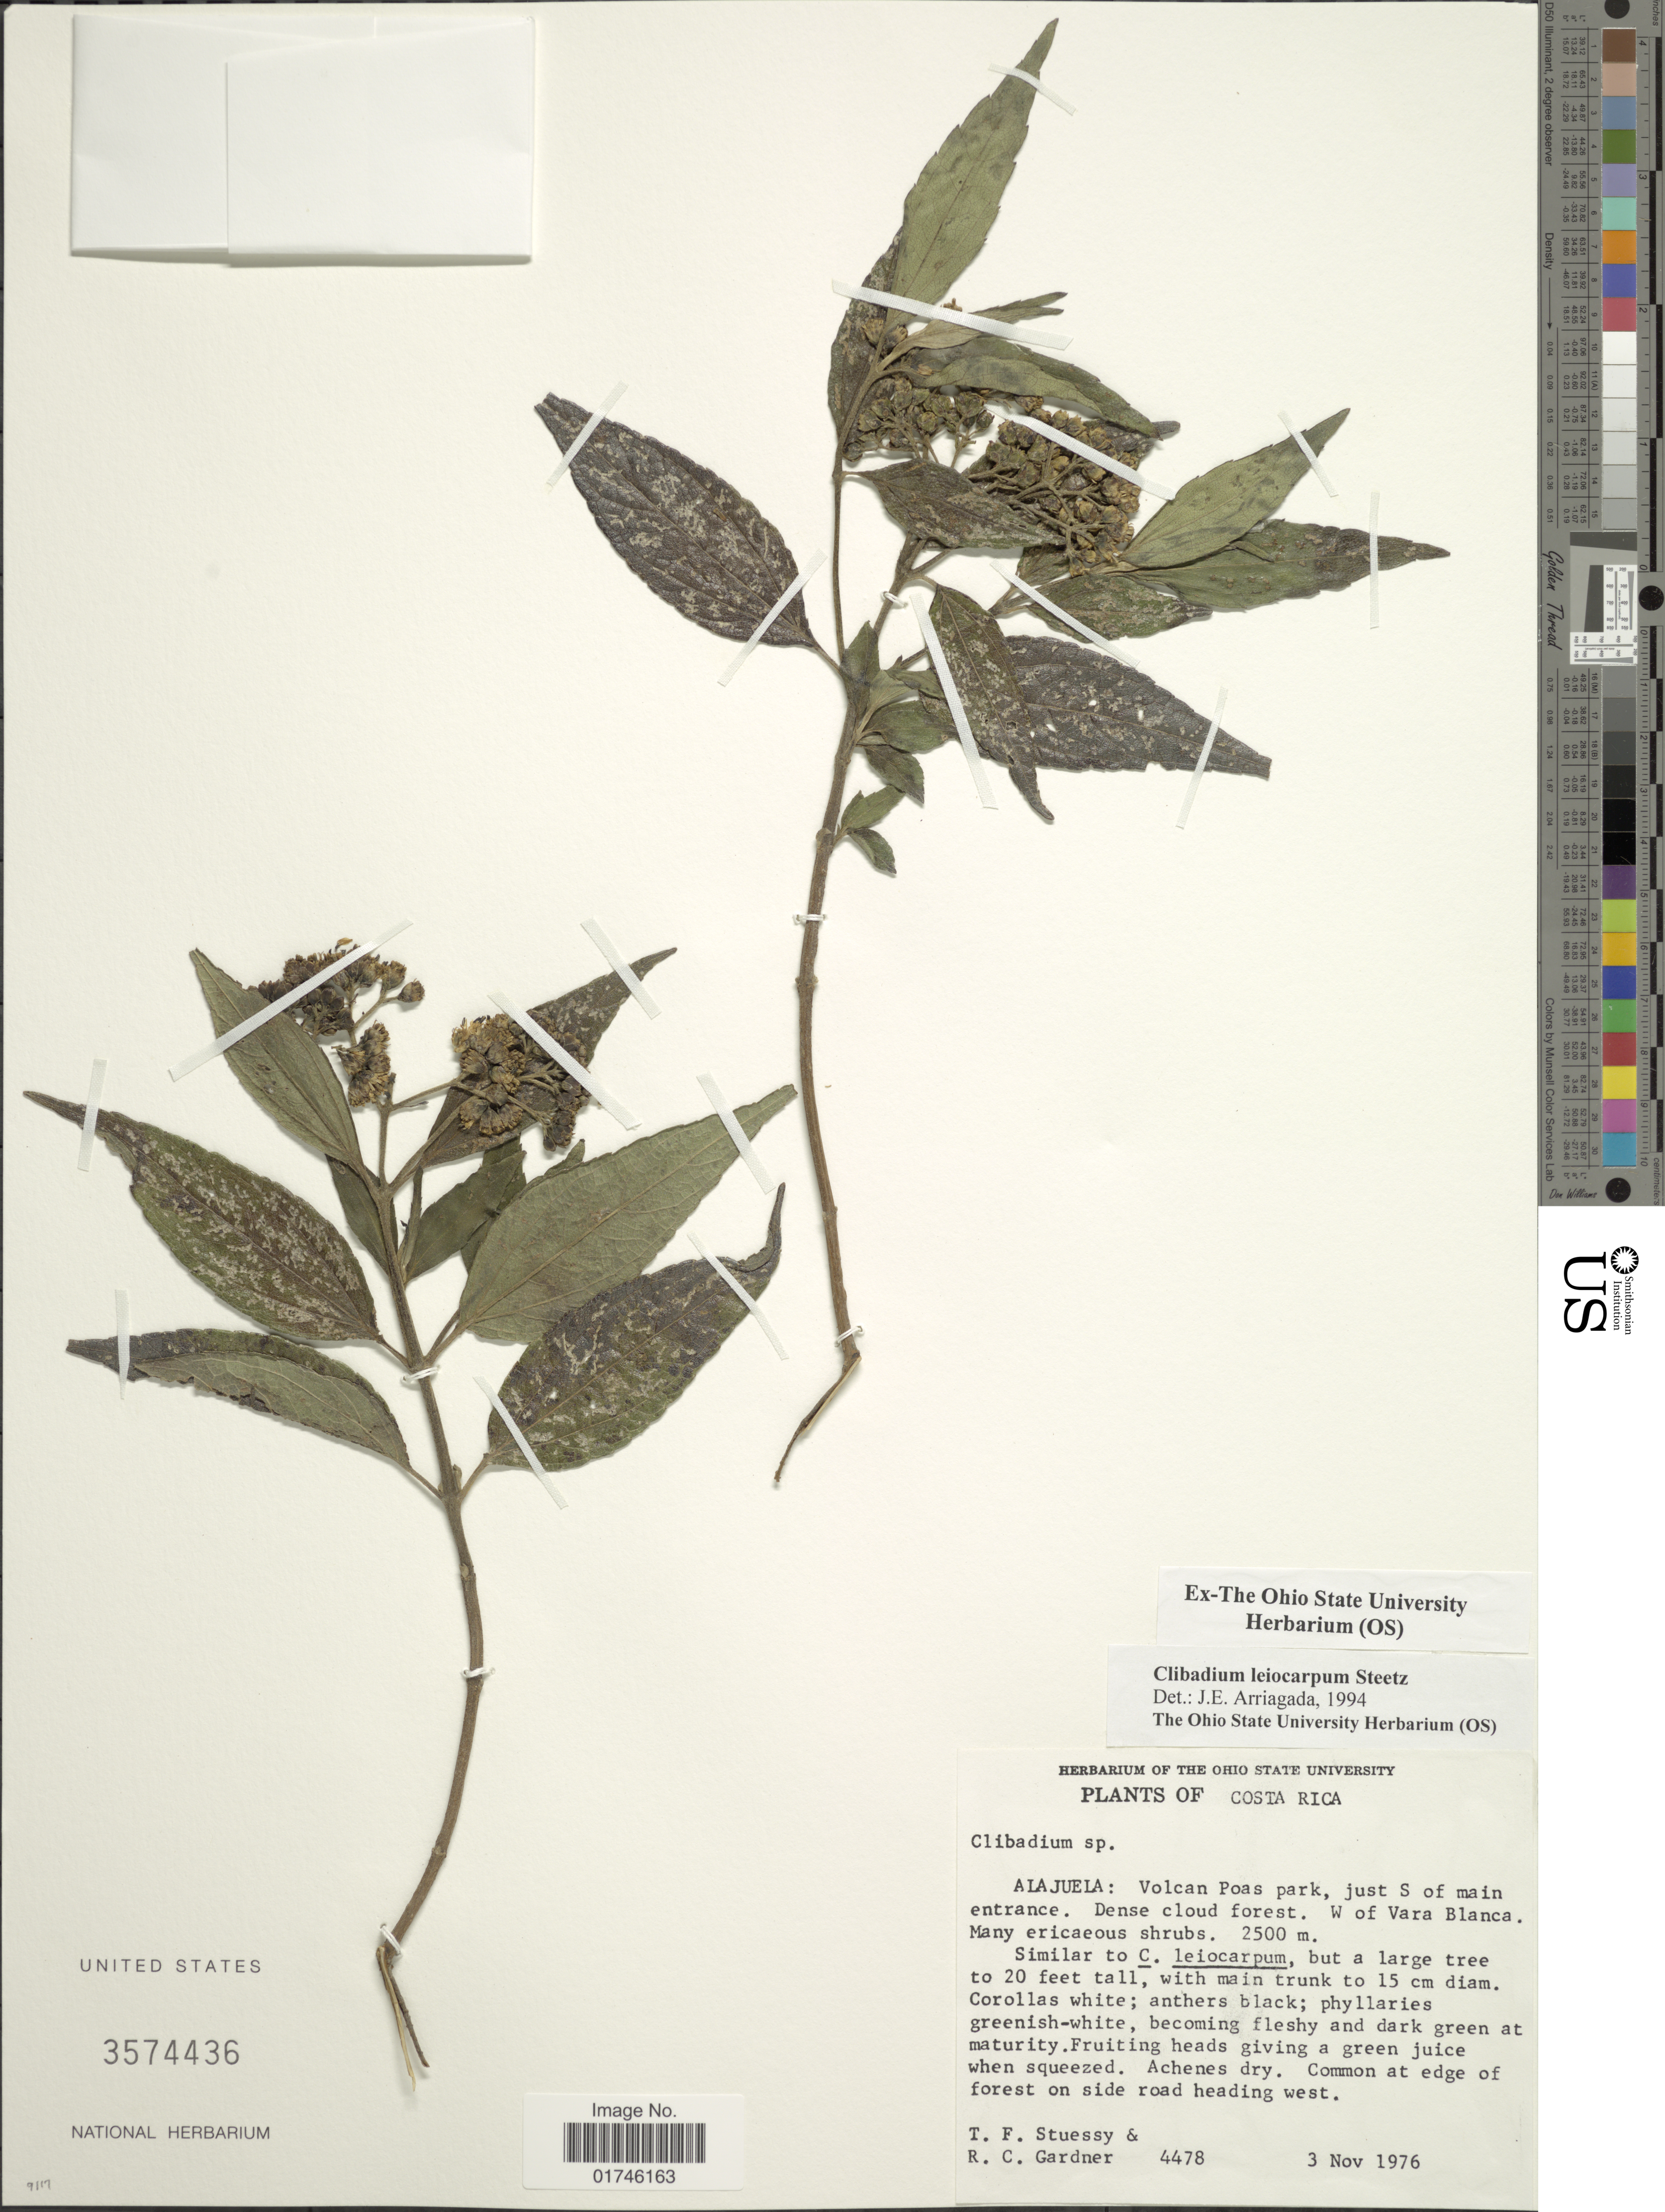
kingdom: Plantae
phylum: Tracheophyta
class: Magnoliopsida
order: Asterales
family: Asteraceae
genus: Clibadium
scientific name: Clibadium leiocarpum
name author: Steetz in Seem.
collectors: T. Stuessy & R. C. Gardner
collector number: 4478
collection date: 1976-11-03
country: Costa Rica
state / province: Alajuela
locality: Alajuela: Volcan Poas Park. just S of main entrance.W of Vara Blanca.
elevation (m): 2500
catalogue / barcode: US 3574436